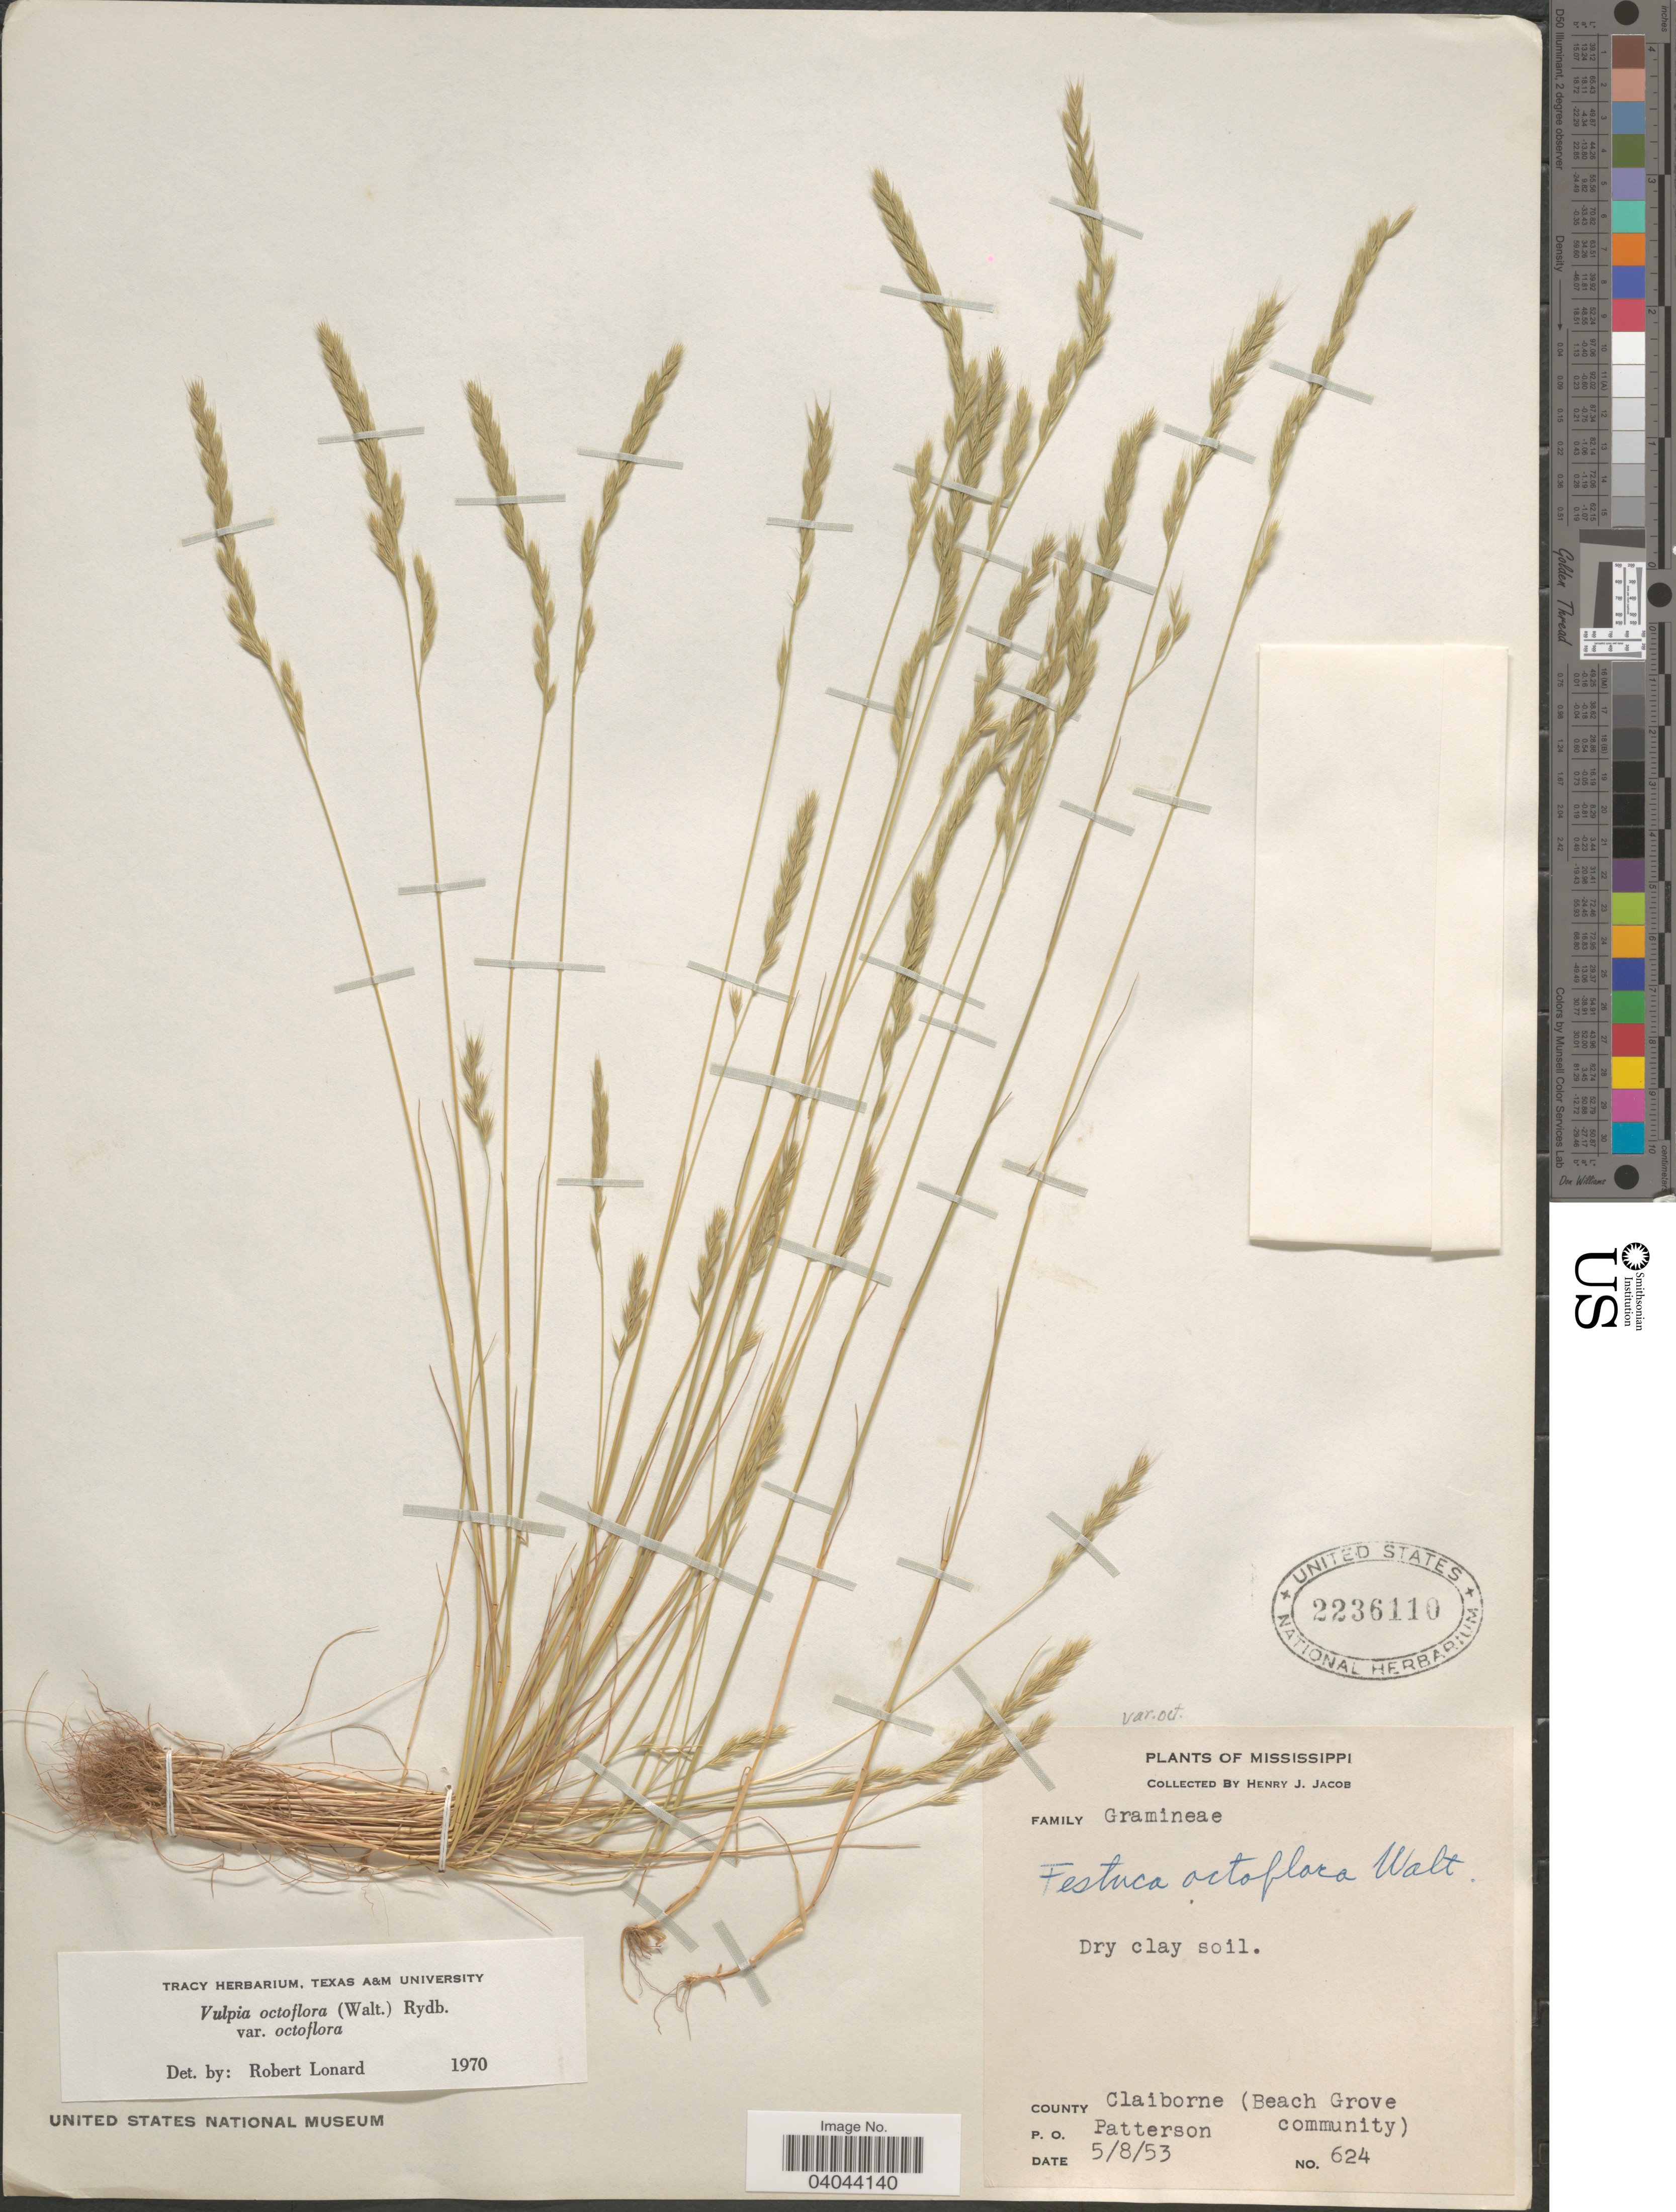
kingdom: Plantae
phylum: Tracheophyta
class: Liliopsida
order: Poales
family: Poaceae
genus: Festuca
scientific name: Festuca octoflora var. octoflora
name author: Walter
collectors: H. Jacob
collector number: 624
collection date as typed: Transcribed d/m/y: 8/5/53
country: United States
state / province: Mississippi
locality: County Claiborne (Beach Grove community). P. O. Patterson.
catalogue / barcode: US 2236110